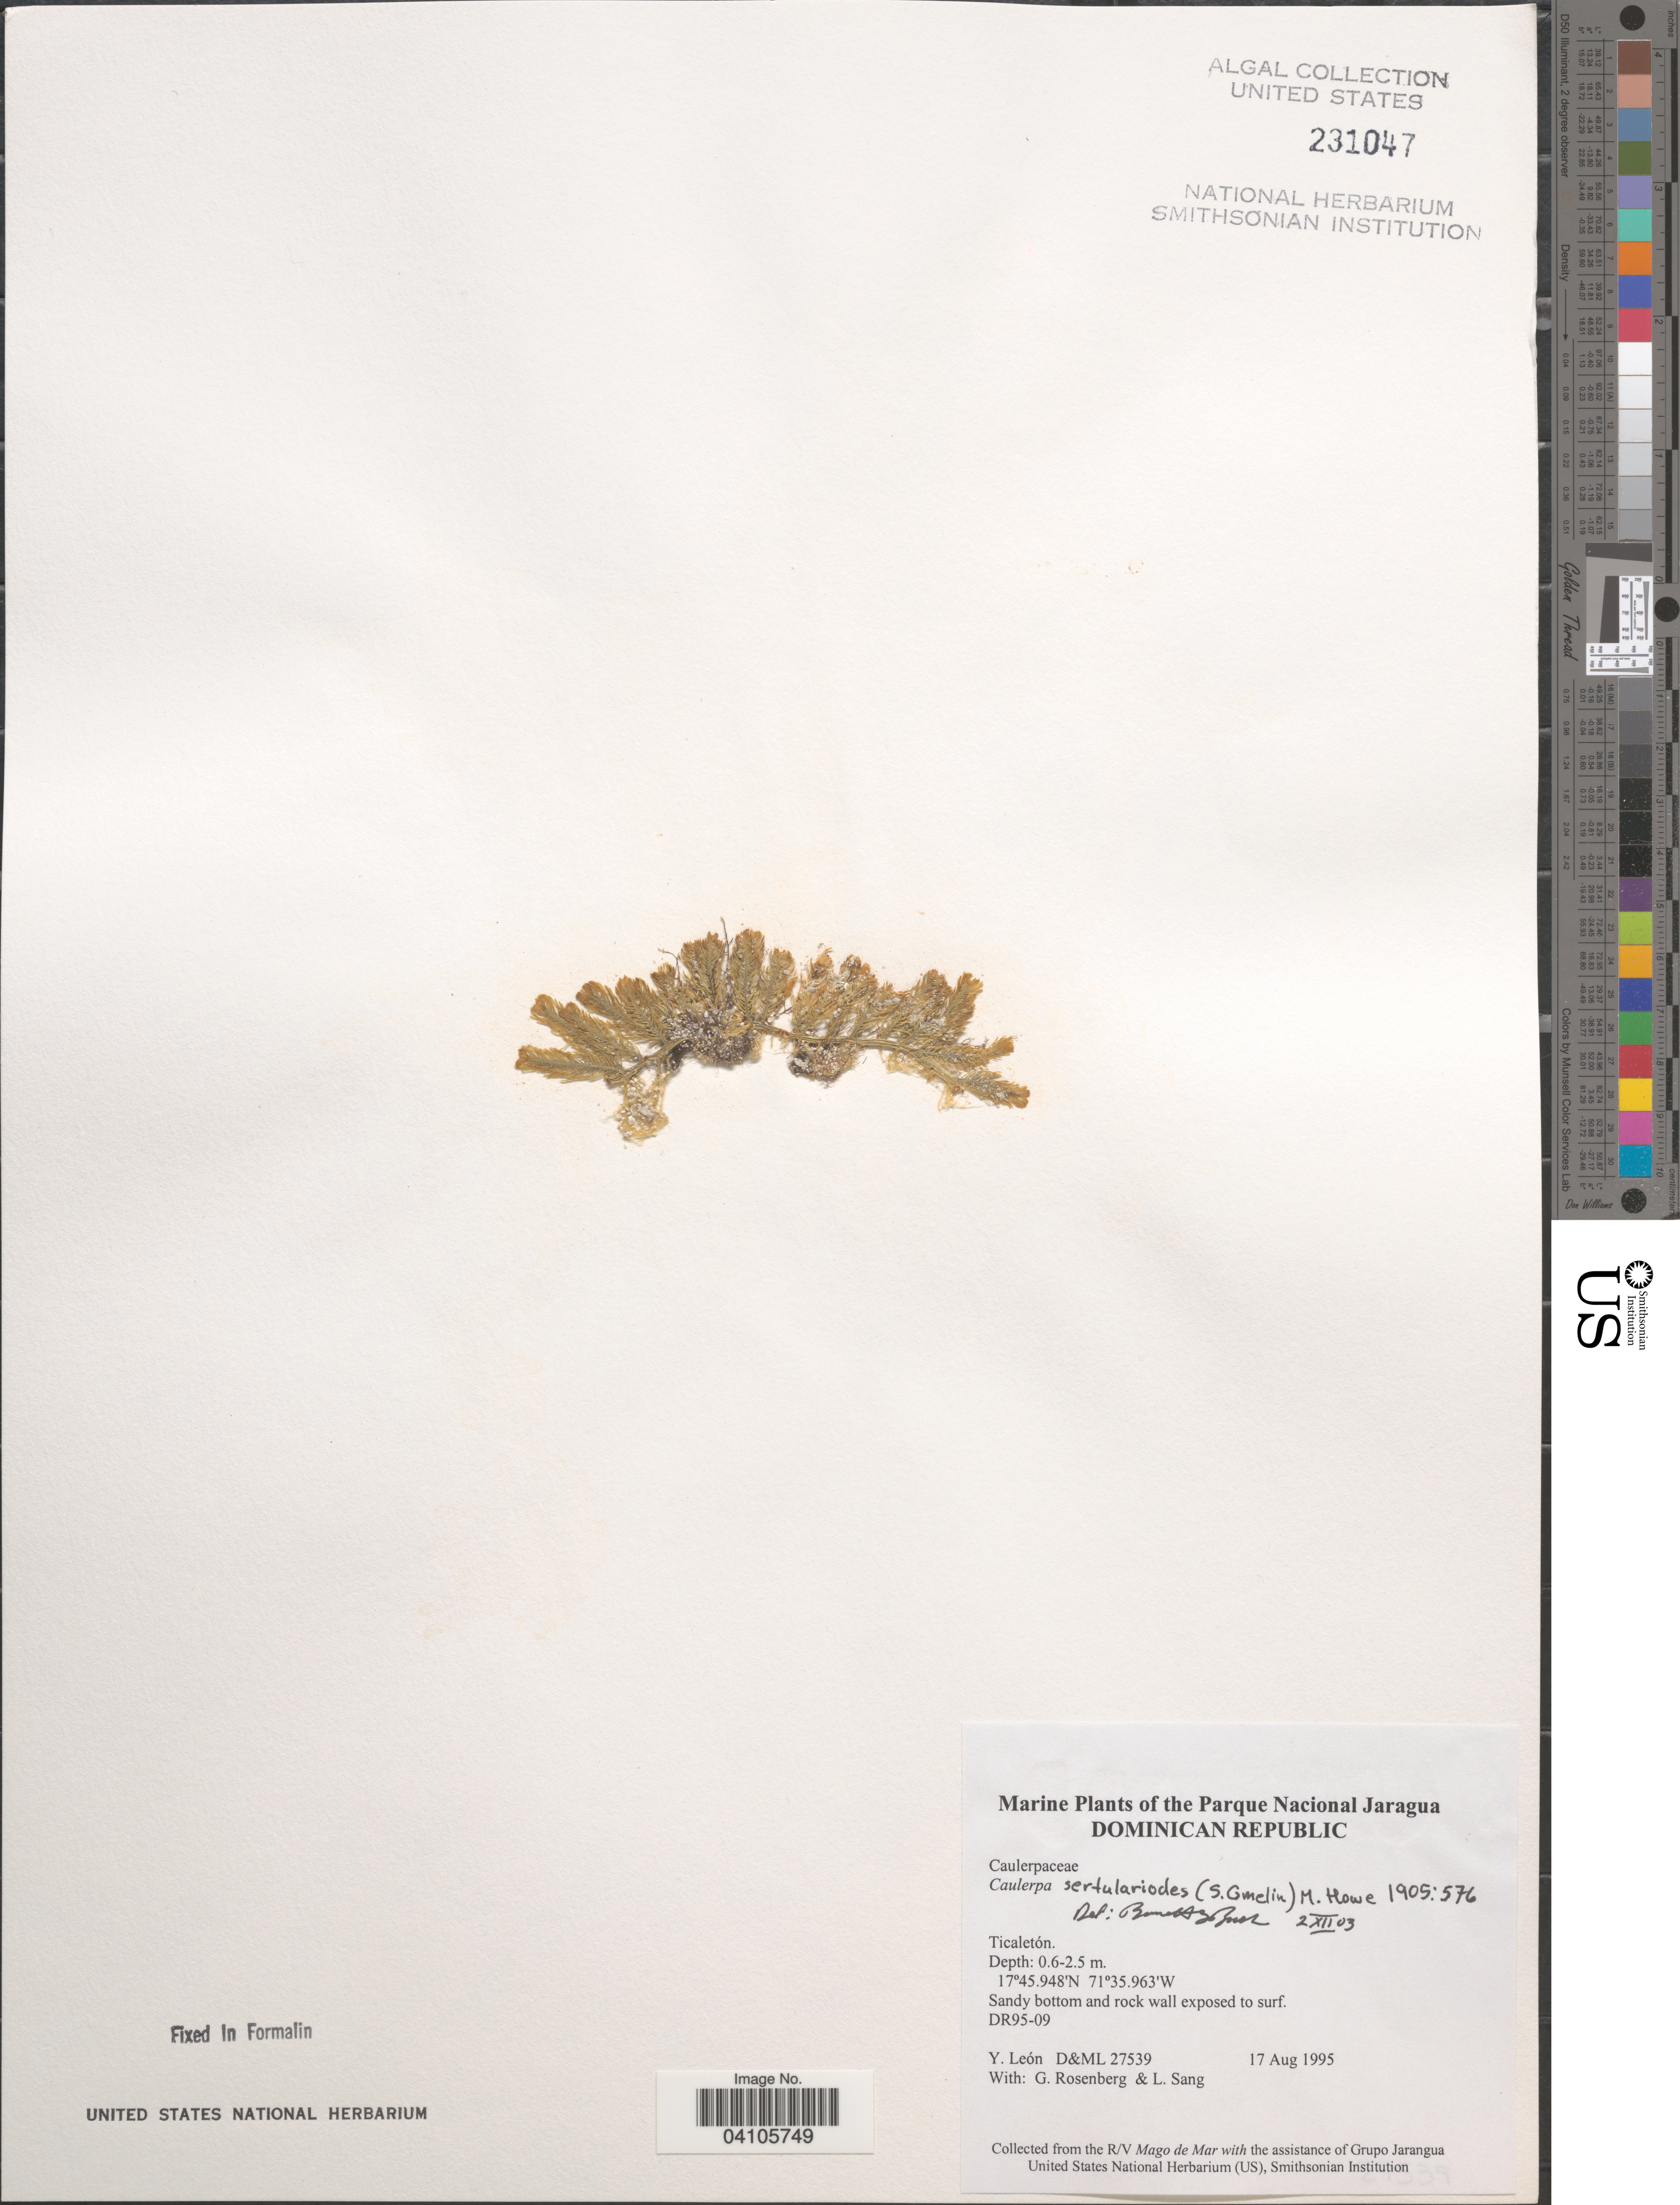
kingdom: Plantae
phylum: Chlorophyta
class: Ulvophyceae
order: Bryopsidales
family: Caulerpaceae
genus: Caulerpa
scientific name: Caulerpa sertularioides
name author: (S.G. Gmel.) M. Howe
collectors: Y. León, G. Rosenberg & L. Sang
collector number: D&ML27539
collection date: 1995-08-17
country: Dominican Republic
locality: The Parque Nacional Jaragua. Ticaletón.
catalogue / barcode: US 231047